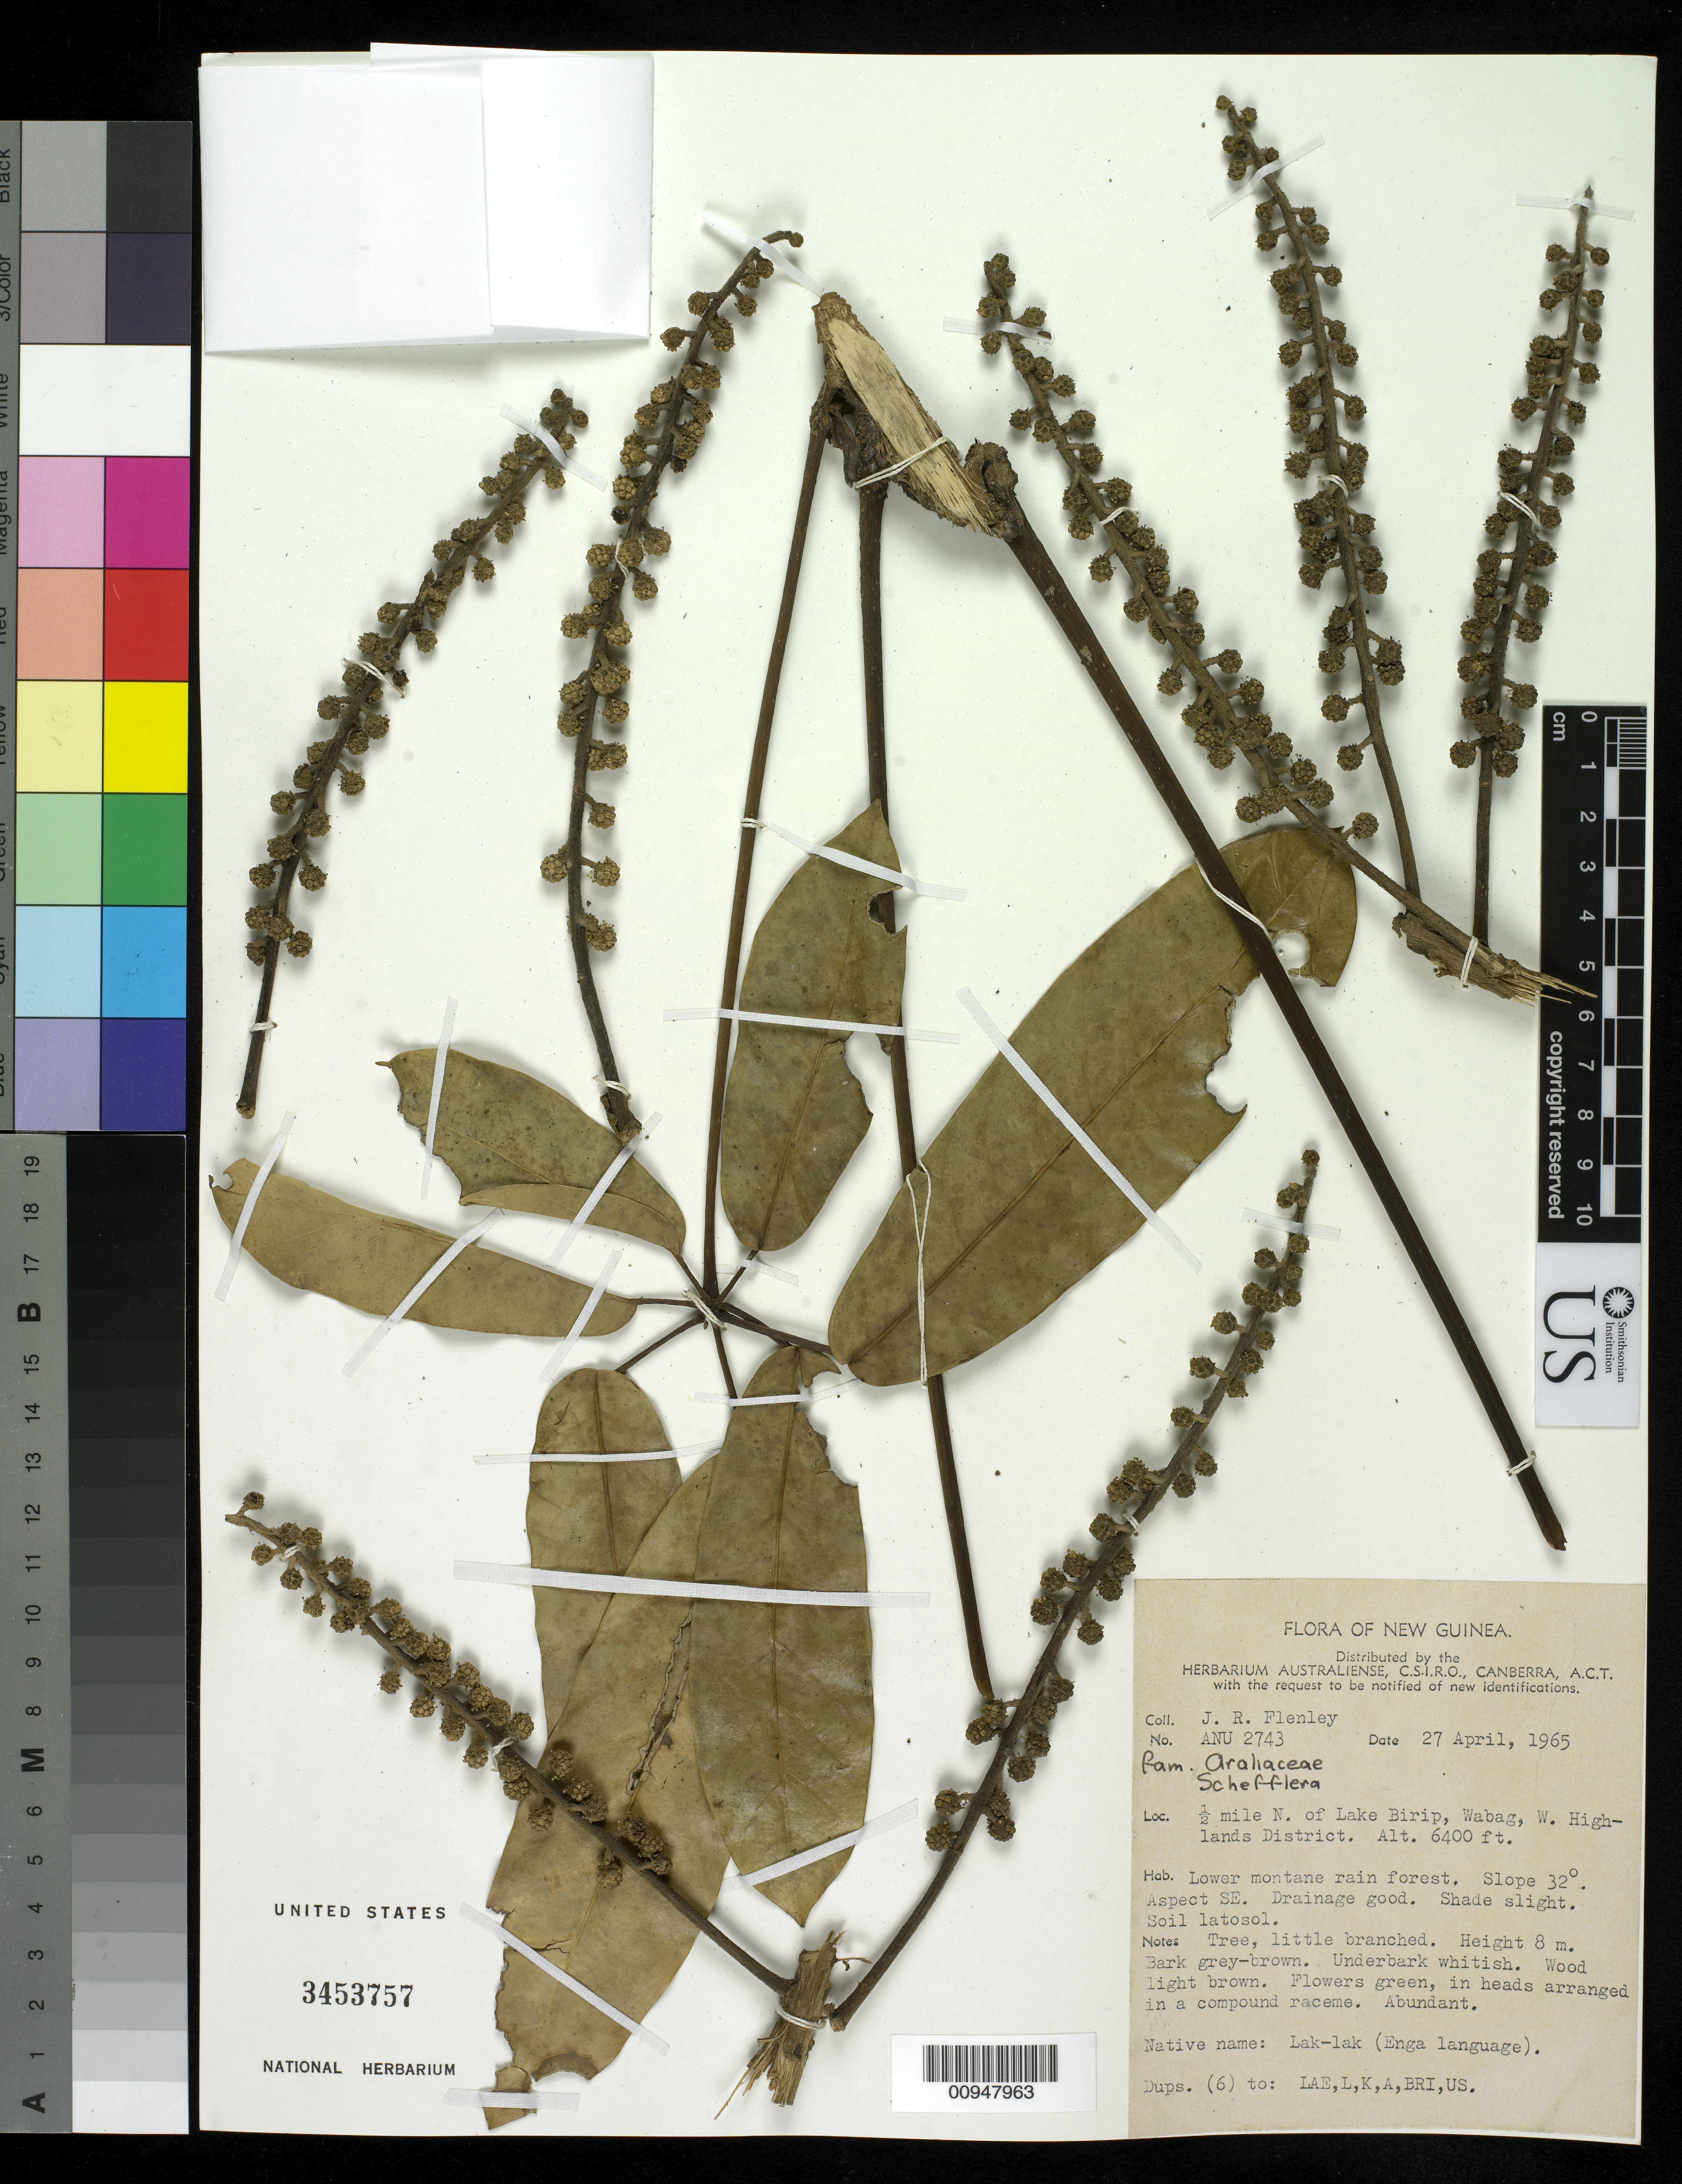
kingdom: Plantae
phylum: Tracheophyta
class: Magnoliopsida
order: Apiales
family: Araliaceae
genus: Schefflera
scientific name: Schefflera stolleana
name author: Harms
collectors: J. Flenley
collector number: ANU 2743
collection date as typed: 27 Apr 1965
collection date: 1965-04-27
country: Papua New Guinea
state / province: Enga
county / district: Wabag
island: New Guinea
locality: one-half mile N of Lake Birip, Wabag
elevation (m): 1951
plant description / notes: Previously imaged for EarthWatch Pacific Ethnobotany Project. -MJD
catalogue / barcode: US 3453757